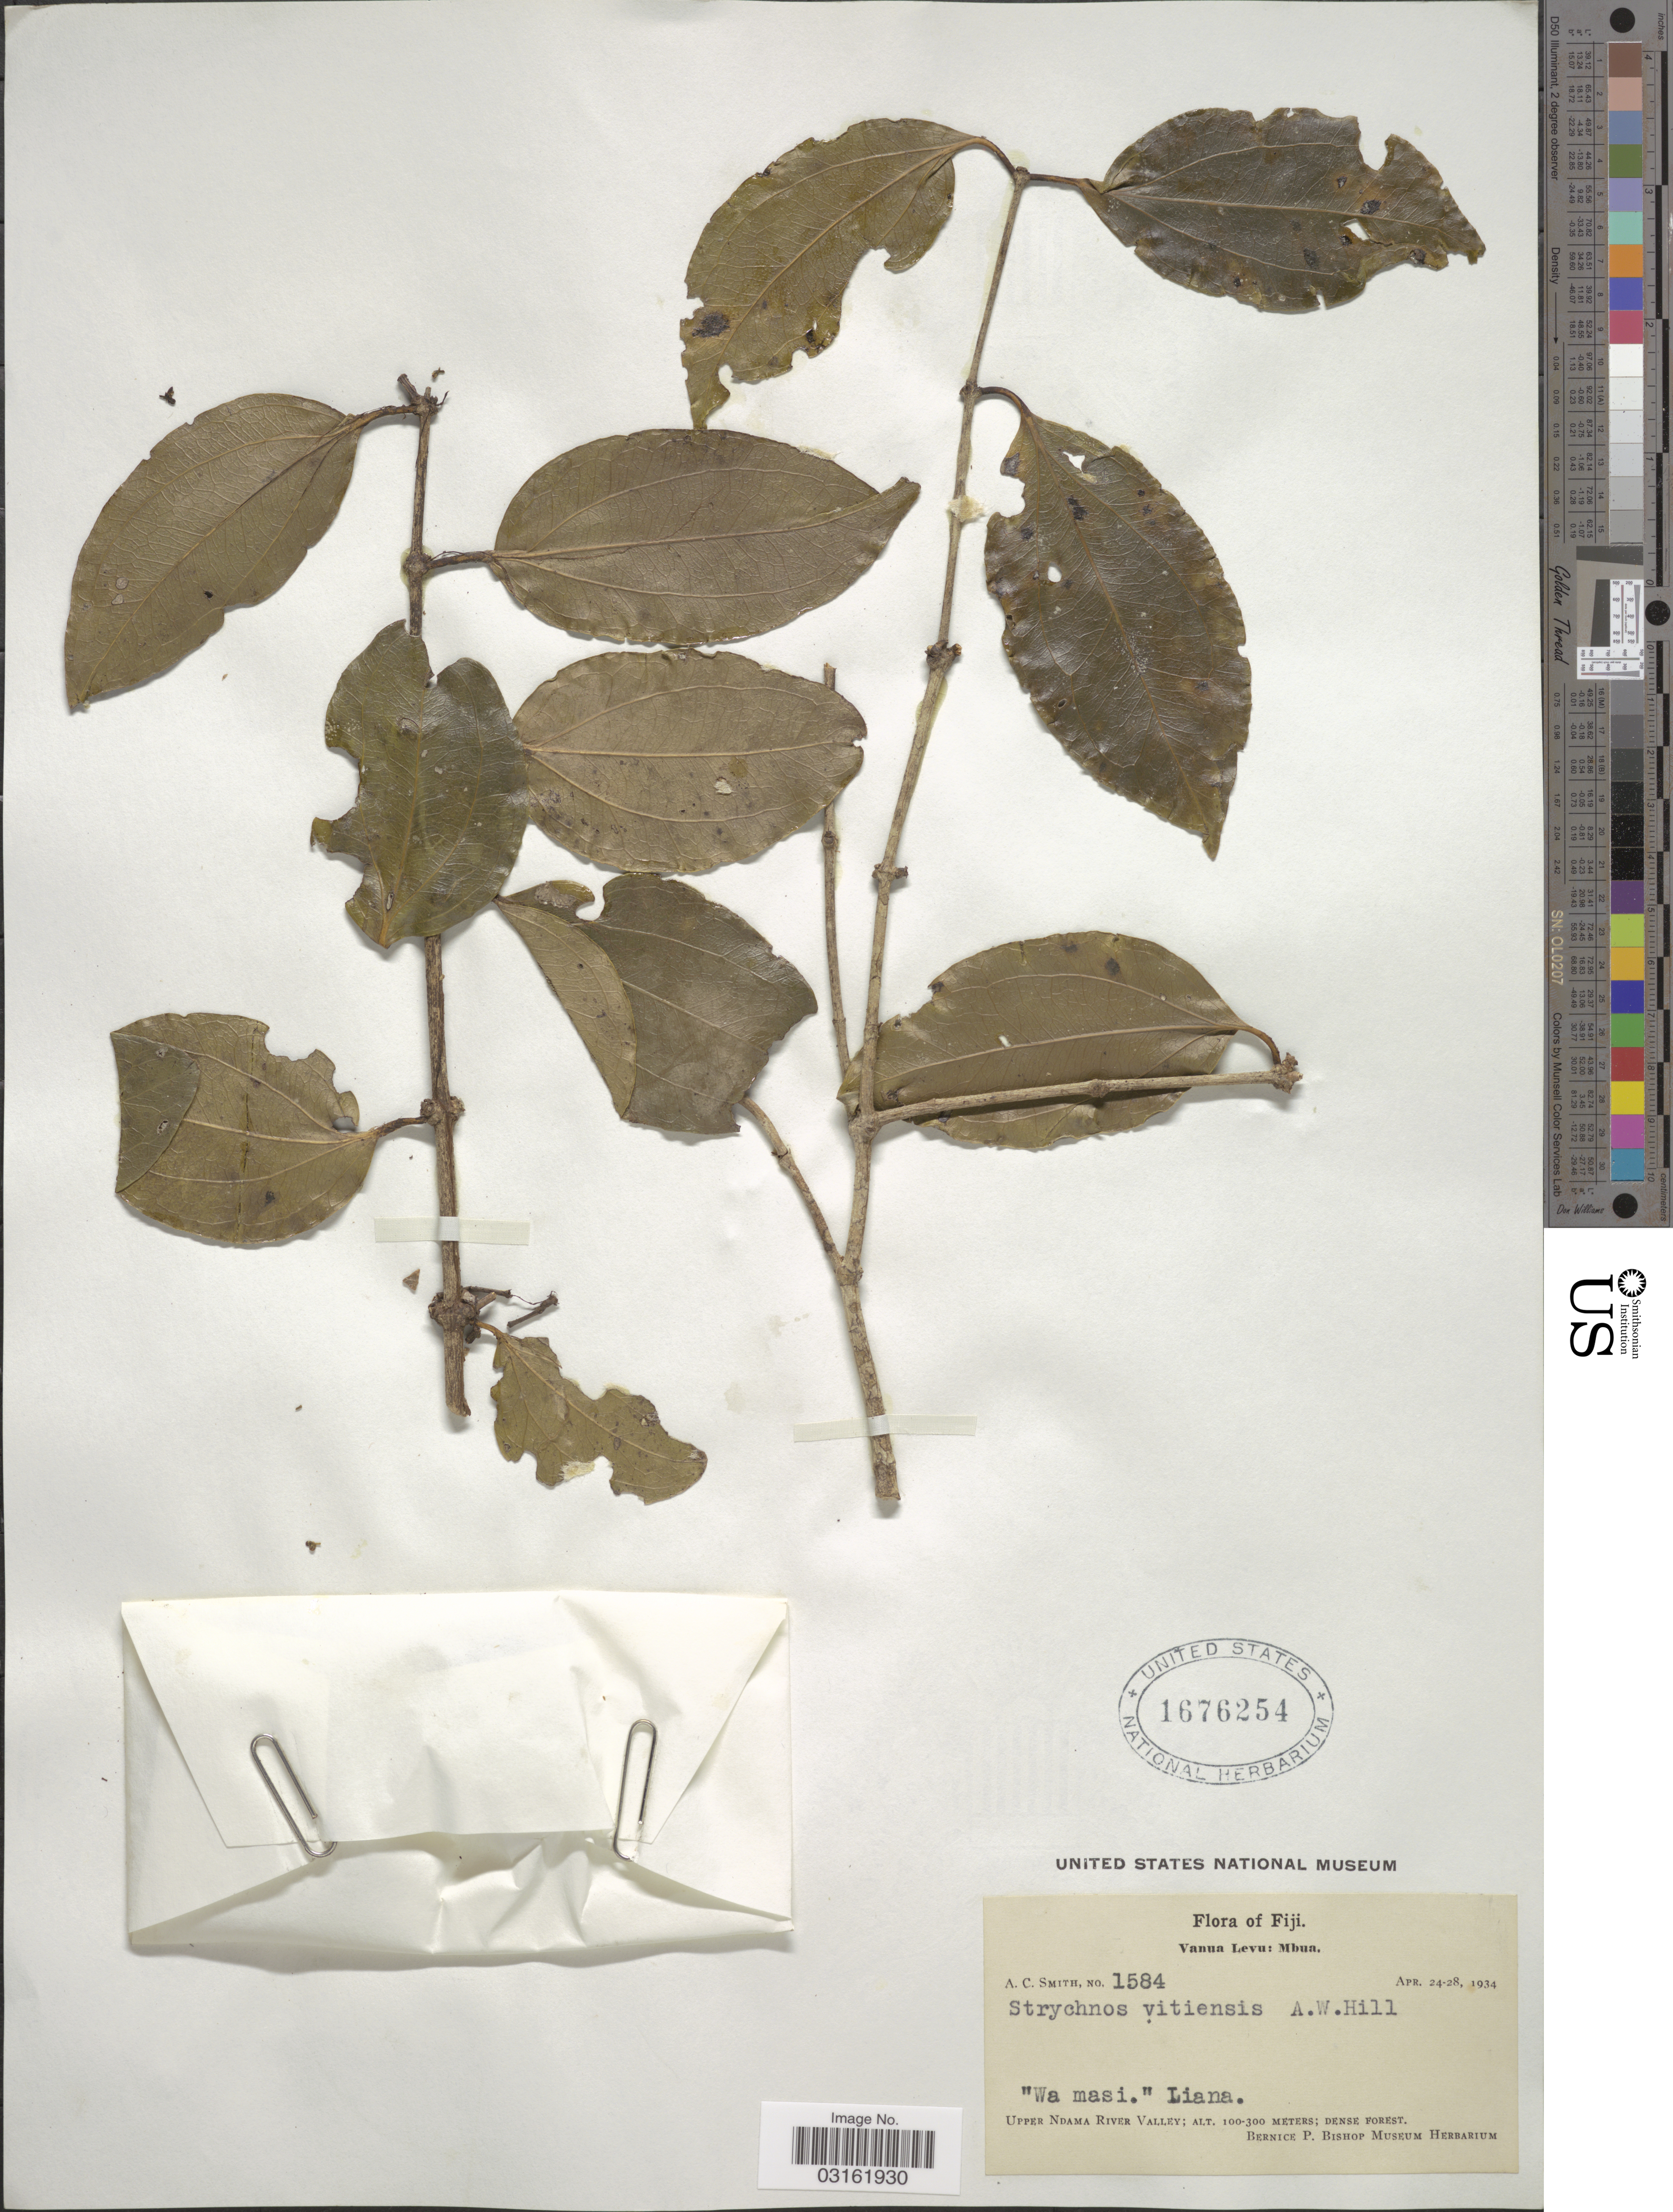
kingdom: Plantae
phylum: Tracheophyta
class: Magnoliopsida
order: Gentianales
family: Loganiaceae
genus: Strychnos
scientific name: Strychnos vitiensis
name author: A.W. Hill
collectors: A. C. Smith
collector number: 1584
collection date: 1934-04-24/1934-04-28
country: Fiji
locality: Vanua Levu: Mbua. "Wa masi." Liana. Upper Ndama River Valley.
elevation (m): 100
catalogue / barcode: US 1676254